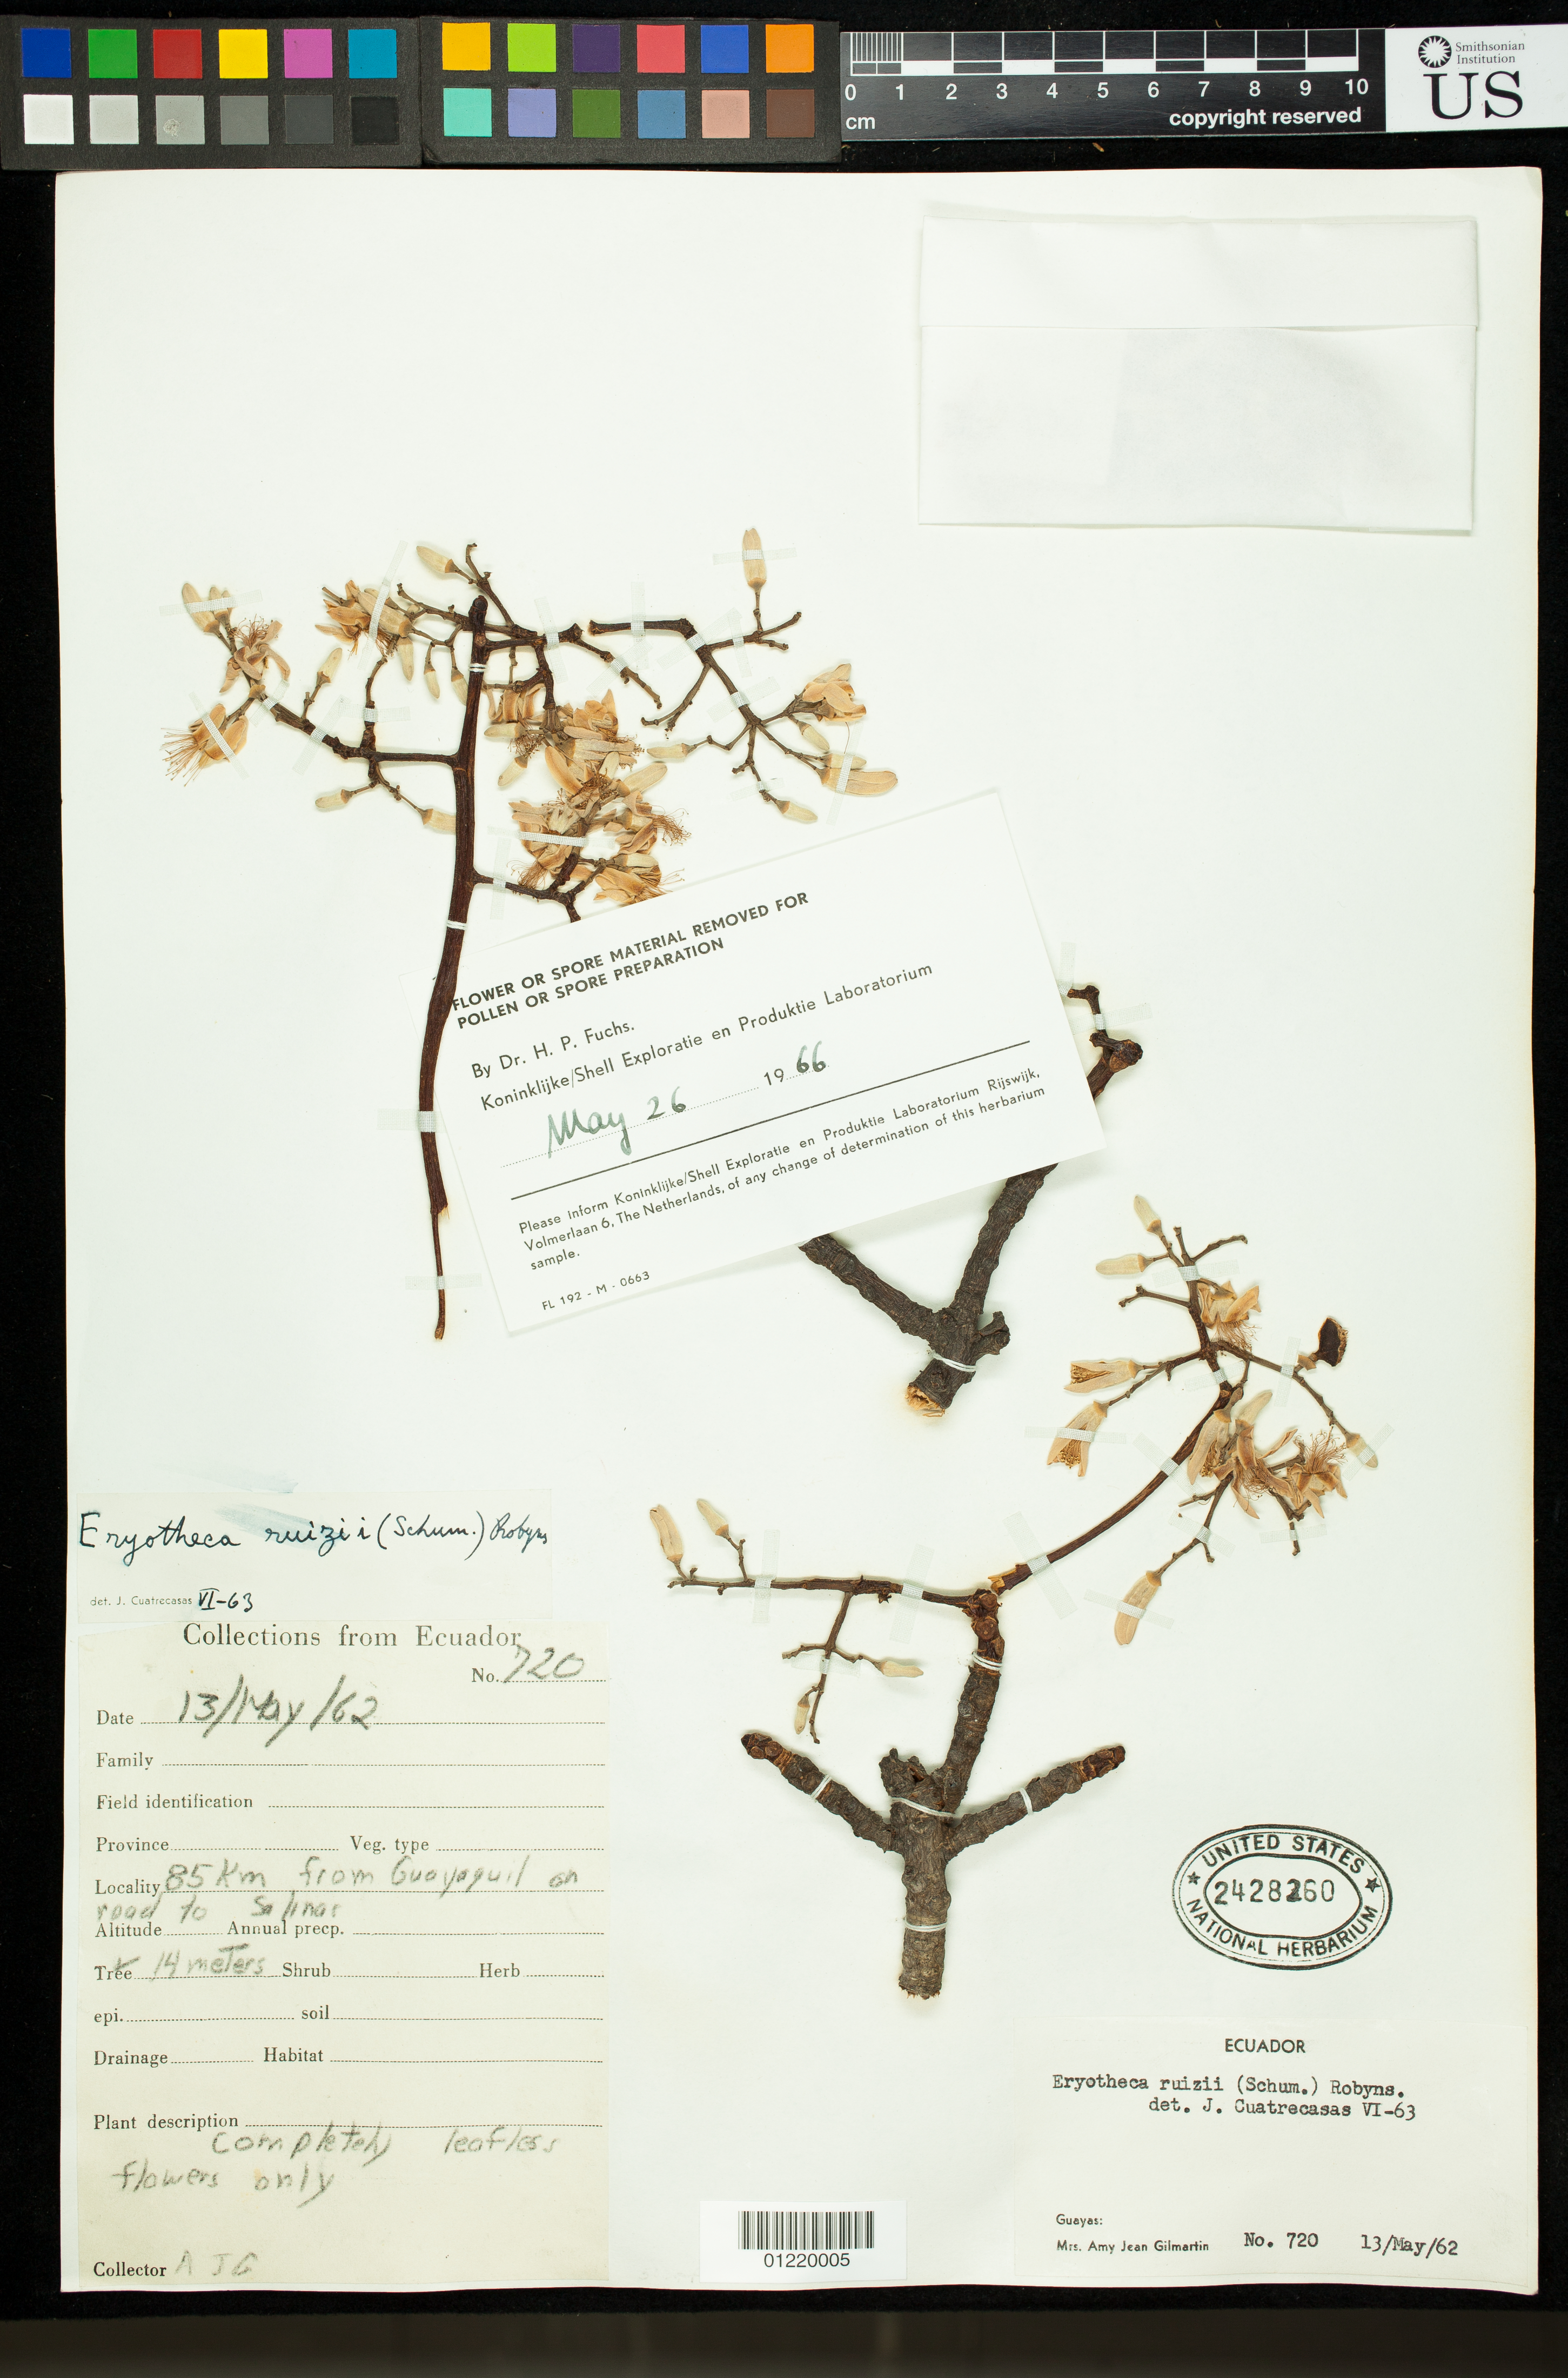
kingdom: Plantae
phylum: Tracheophyta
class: Magnoliopsida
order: Malvales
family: Malvaceae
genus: Pachira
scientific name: Pachira ruizii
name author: (K. Schum.) V.N. Yoshik. & M.C. Duarte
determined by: Dorr, Laurence J., Curator (BOT), Smithsonian Institution - National Museum of Natural History (UNITED STATES)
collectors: A. J. Gilmartin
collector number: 720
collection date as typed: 5/13/1962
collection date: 1962-05-13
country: Ecuador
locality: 85 km from Guayaquil on road to Salinas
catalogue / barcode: US 2428260